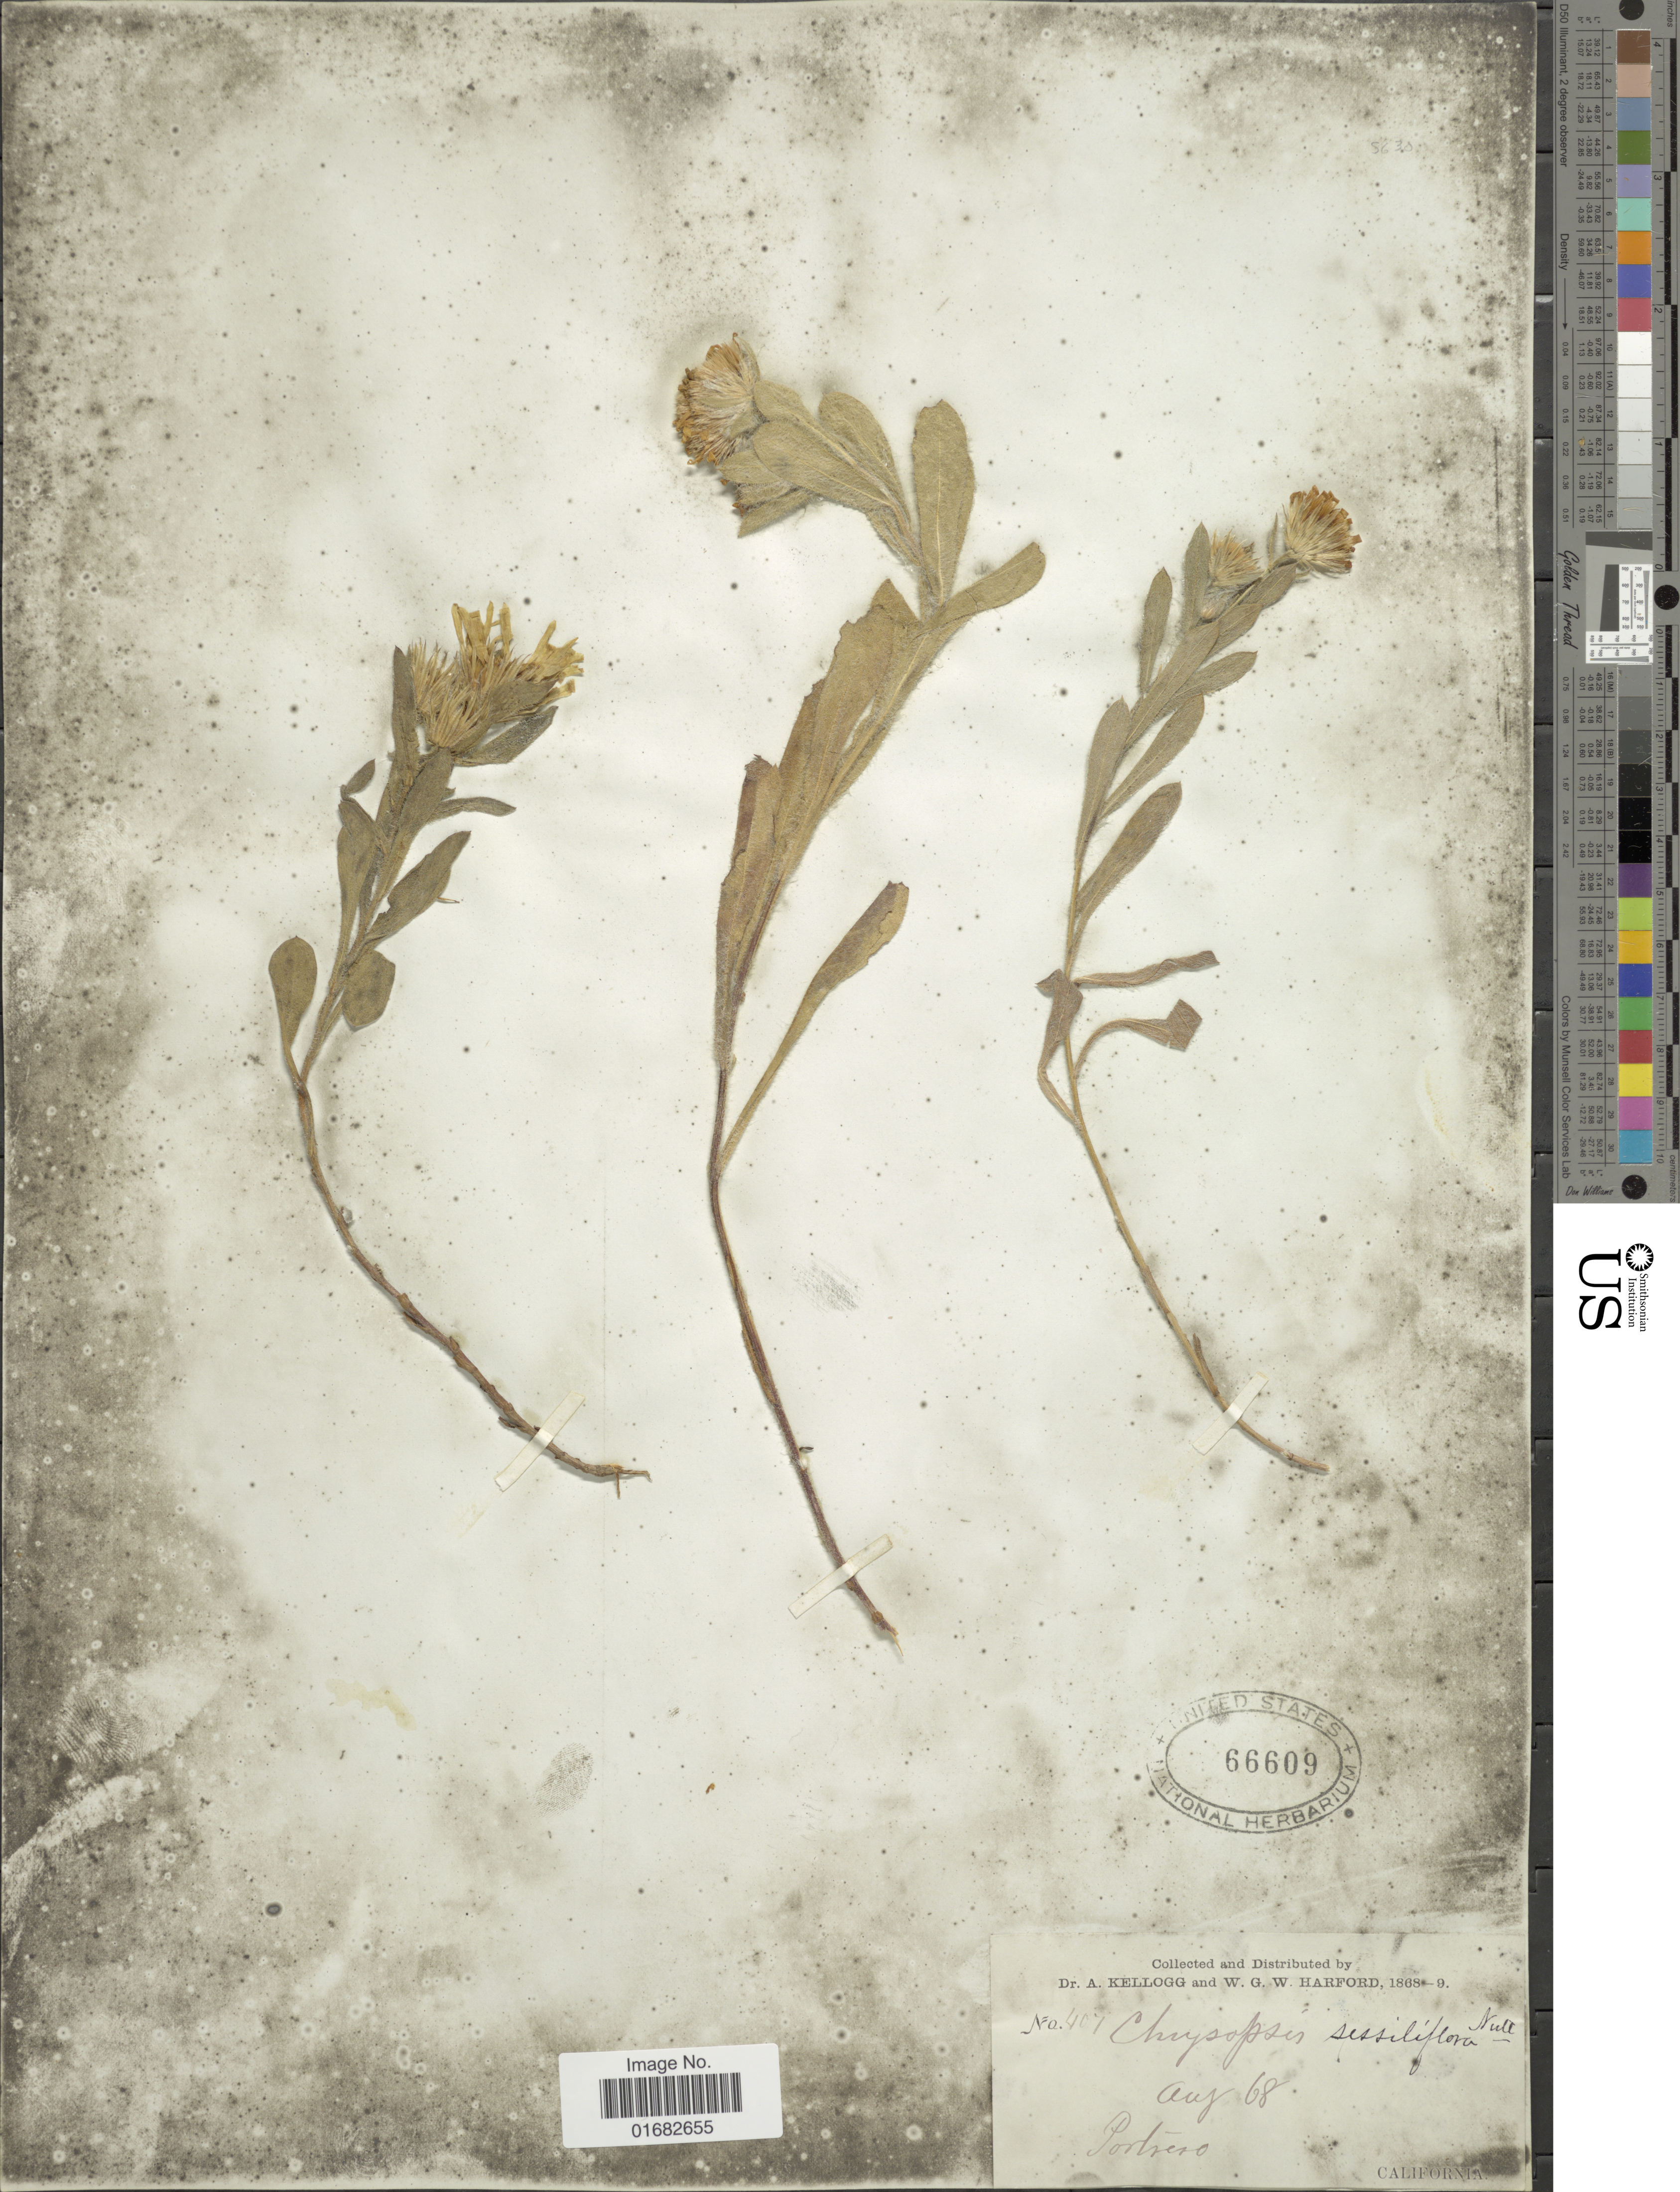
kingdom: Plantae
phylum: Tracheophyta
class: Magnoliopsida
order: Asterales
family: Asteraceae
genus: Heterotheca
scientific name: Heterotheca sessiliflora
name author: (Nutt.) Shinners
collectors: A. Kellogg & W. G. W. Harford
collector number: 407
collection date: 1868-08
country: United States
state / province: California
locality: Potrero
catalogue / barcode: US 66609